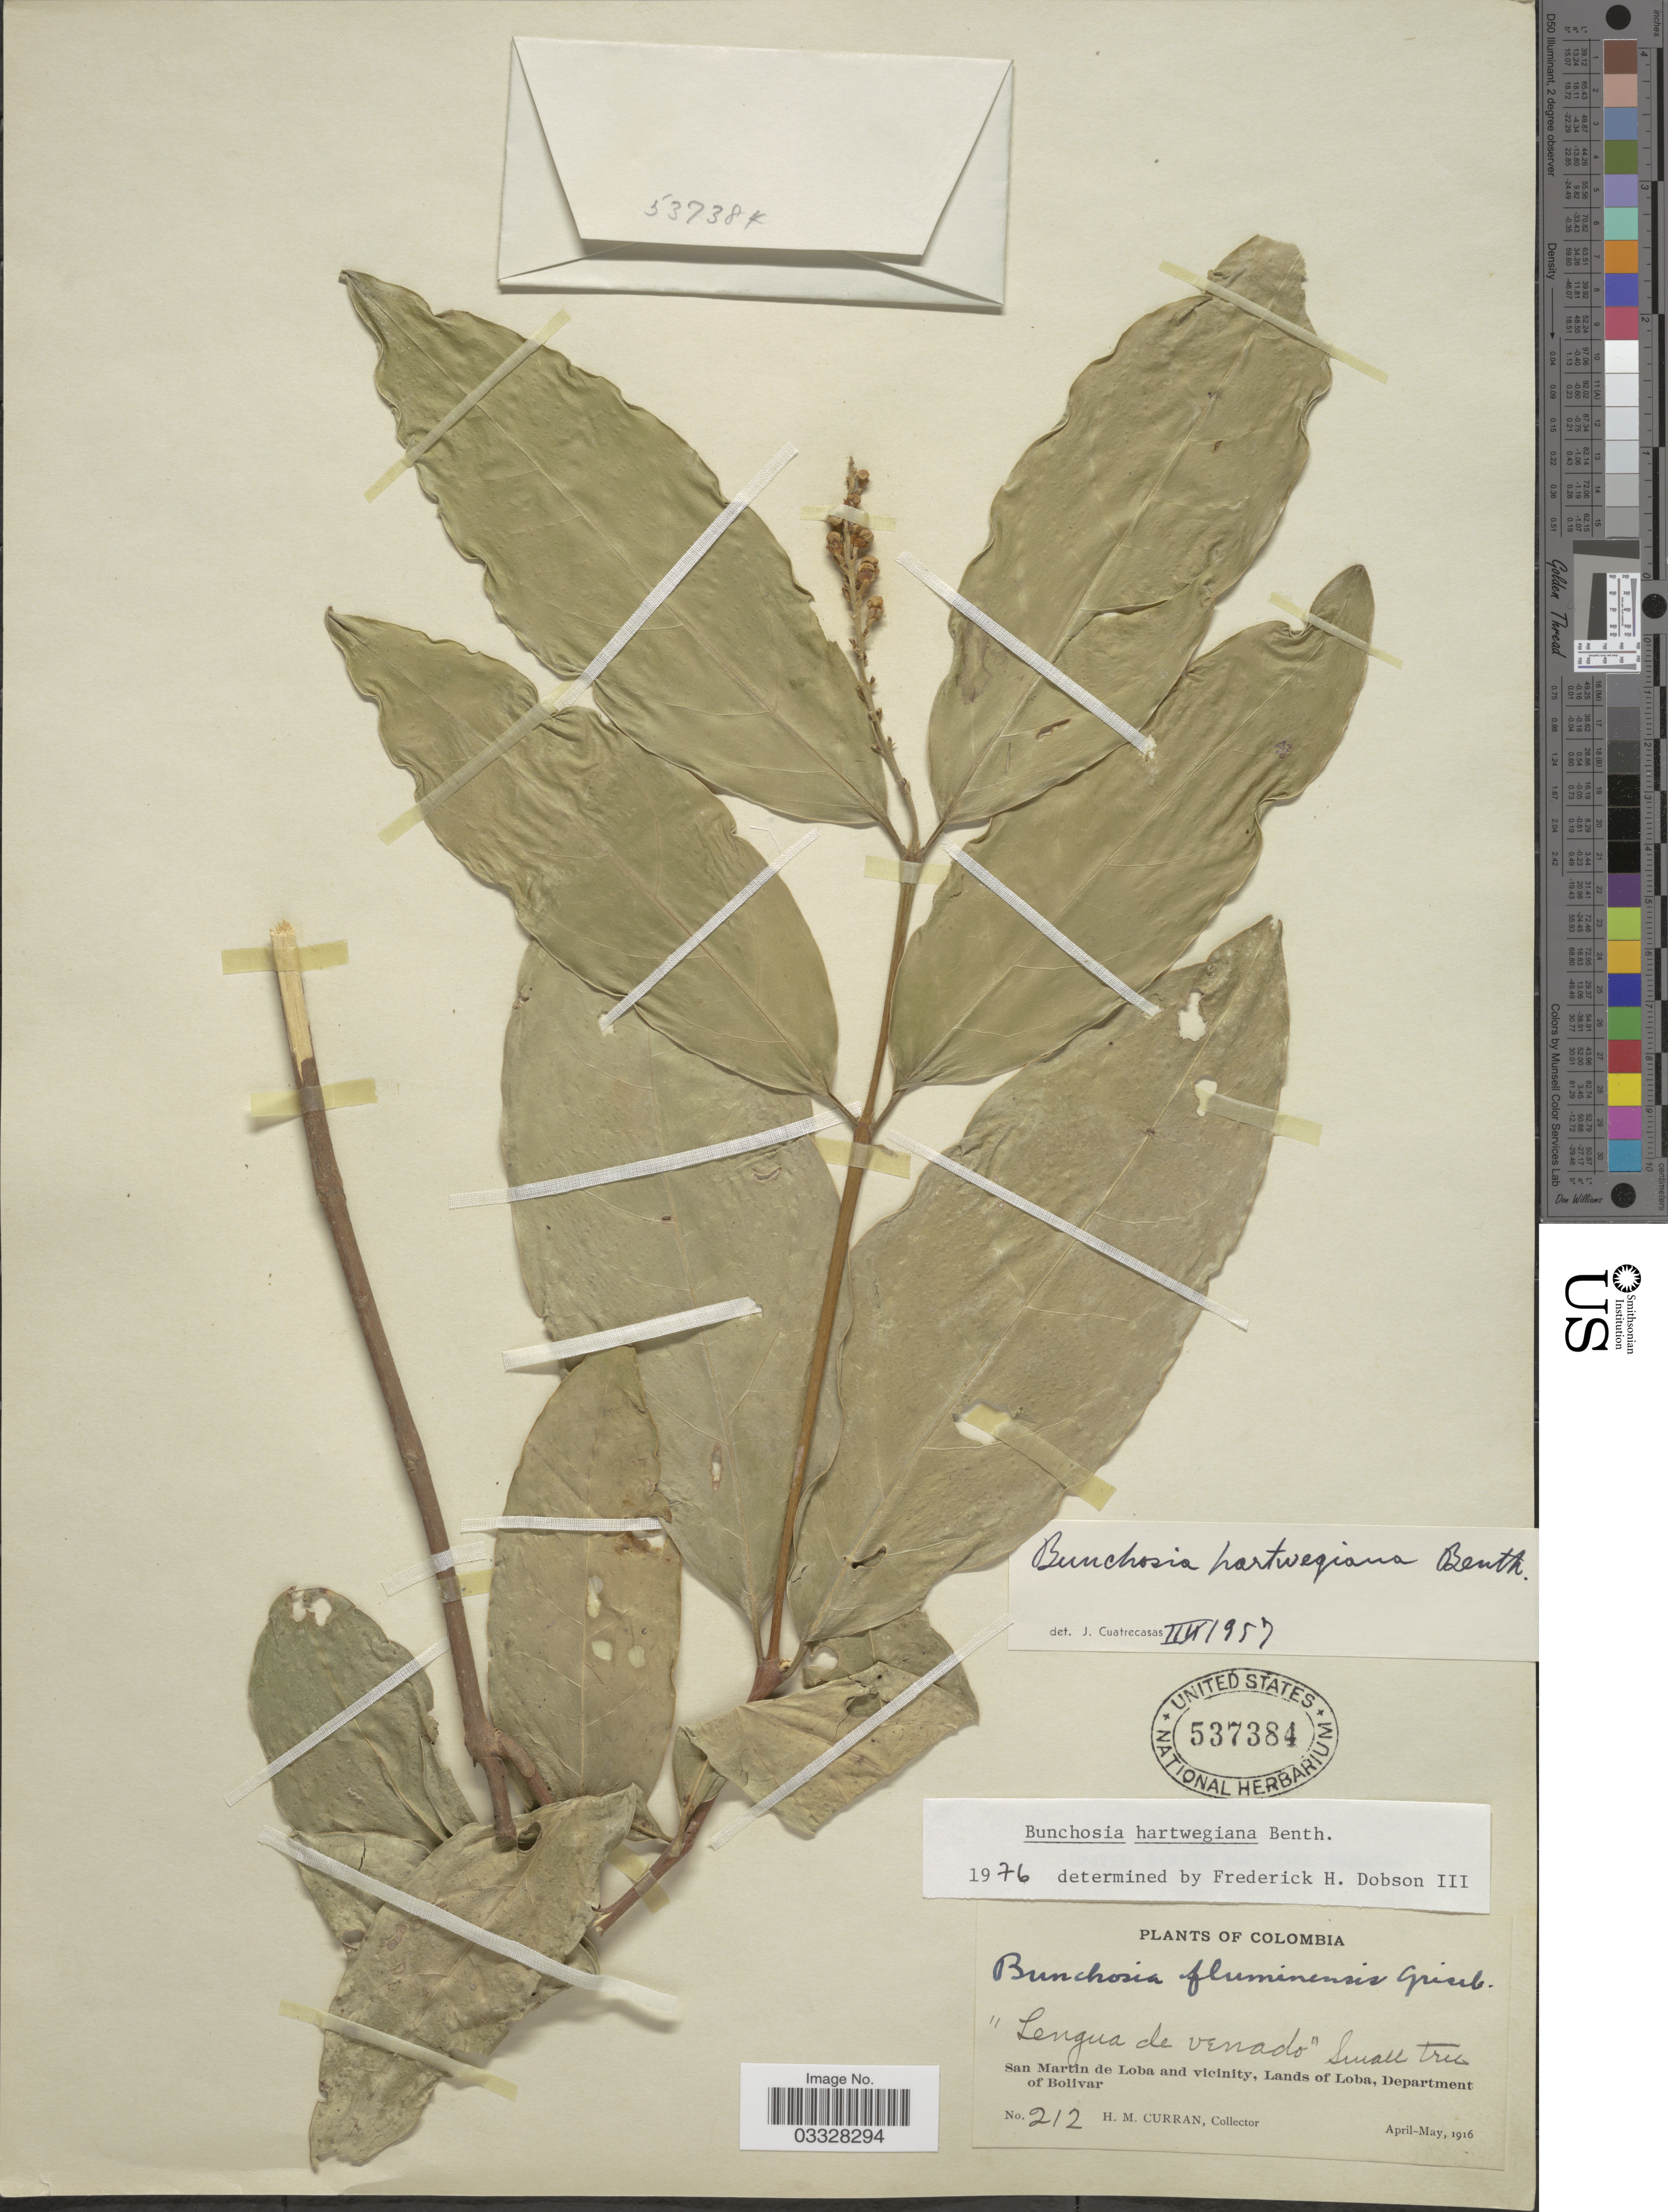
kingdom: Plantae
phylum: Tracheophyta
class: Magnoliopsida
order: Malpighiales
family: Malpighiaceae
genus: Bunchosia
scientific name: Bunchosia hartwegiana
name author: Benth.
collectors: H. M. Curran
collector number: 212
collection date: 1916-04/1916-05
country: Colombia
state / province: Bolívar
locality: San Martin de Loba and vicinity, Lands of Loba, Department of Bolivar.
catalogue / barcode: US 537384